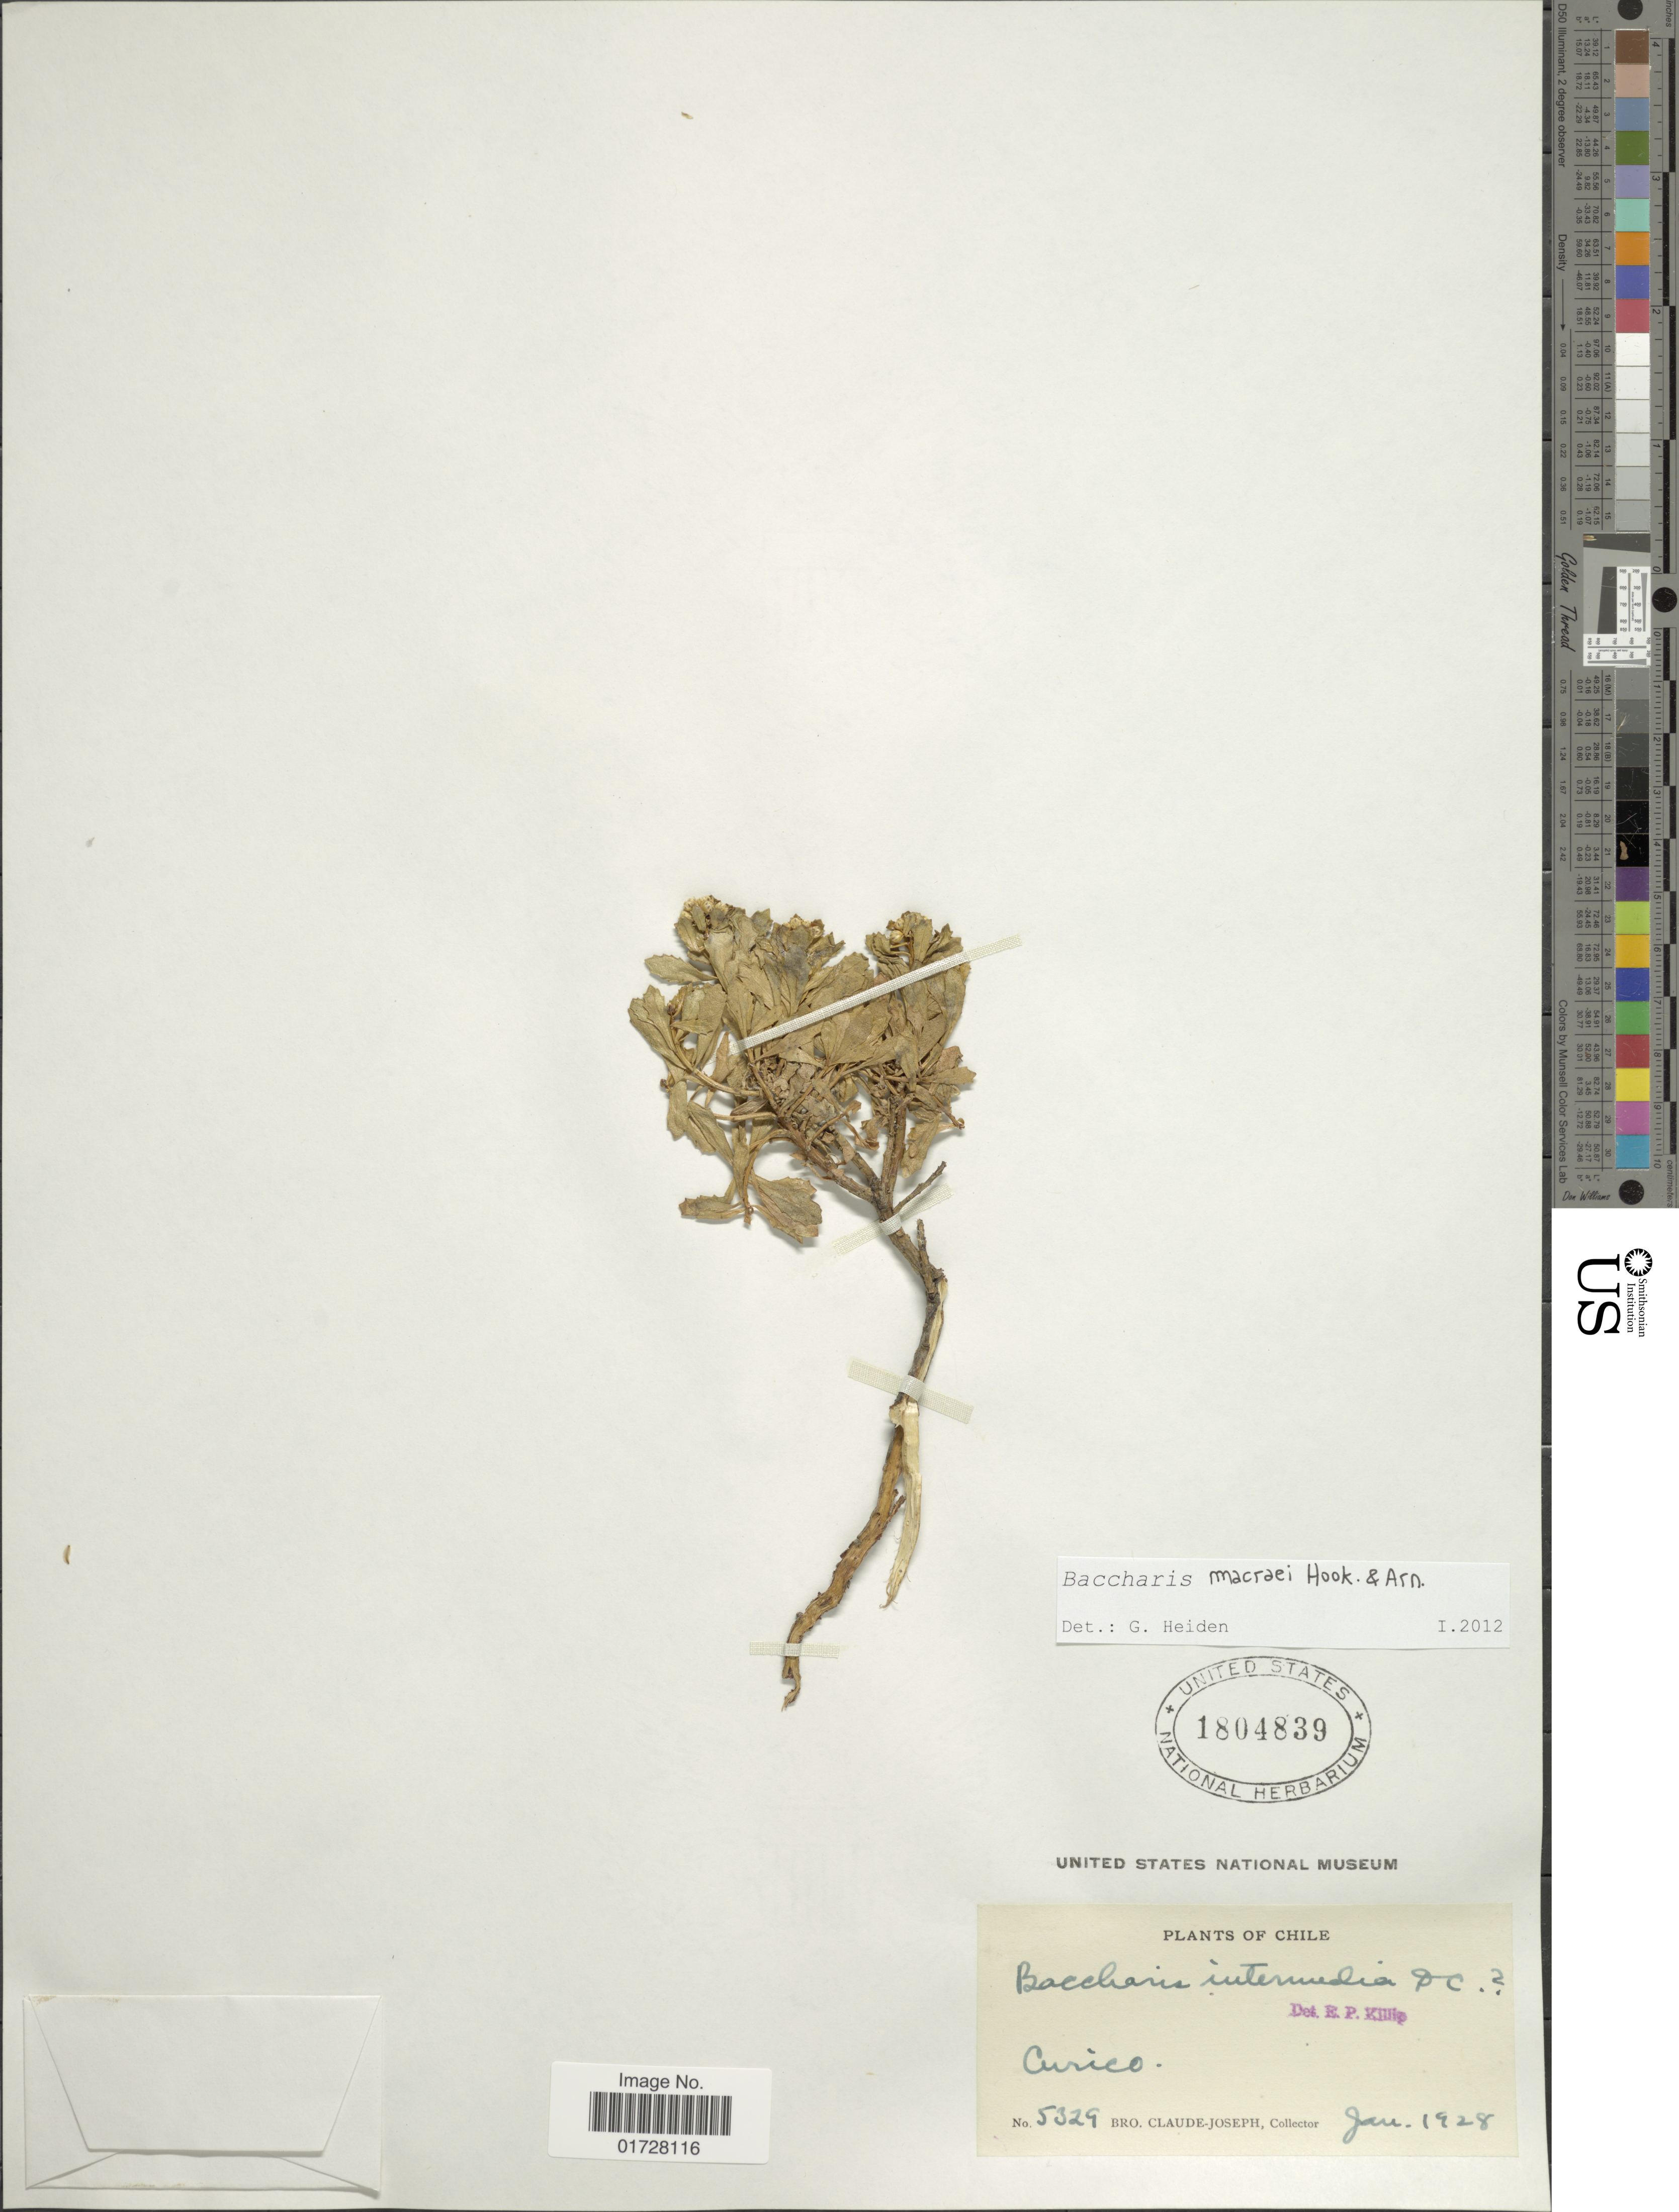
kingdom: Plantae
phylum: Tracheophyta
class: Magnoliopsida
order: Asterales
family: Asteraceae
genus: Baccharis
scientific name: Baccharis macraei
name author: Hook. & Arn.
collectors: Bro. Claude-Joseph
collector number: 5329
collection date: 1928-01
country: Chile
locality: Curico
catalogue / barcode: US 1804839